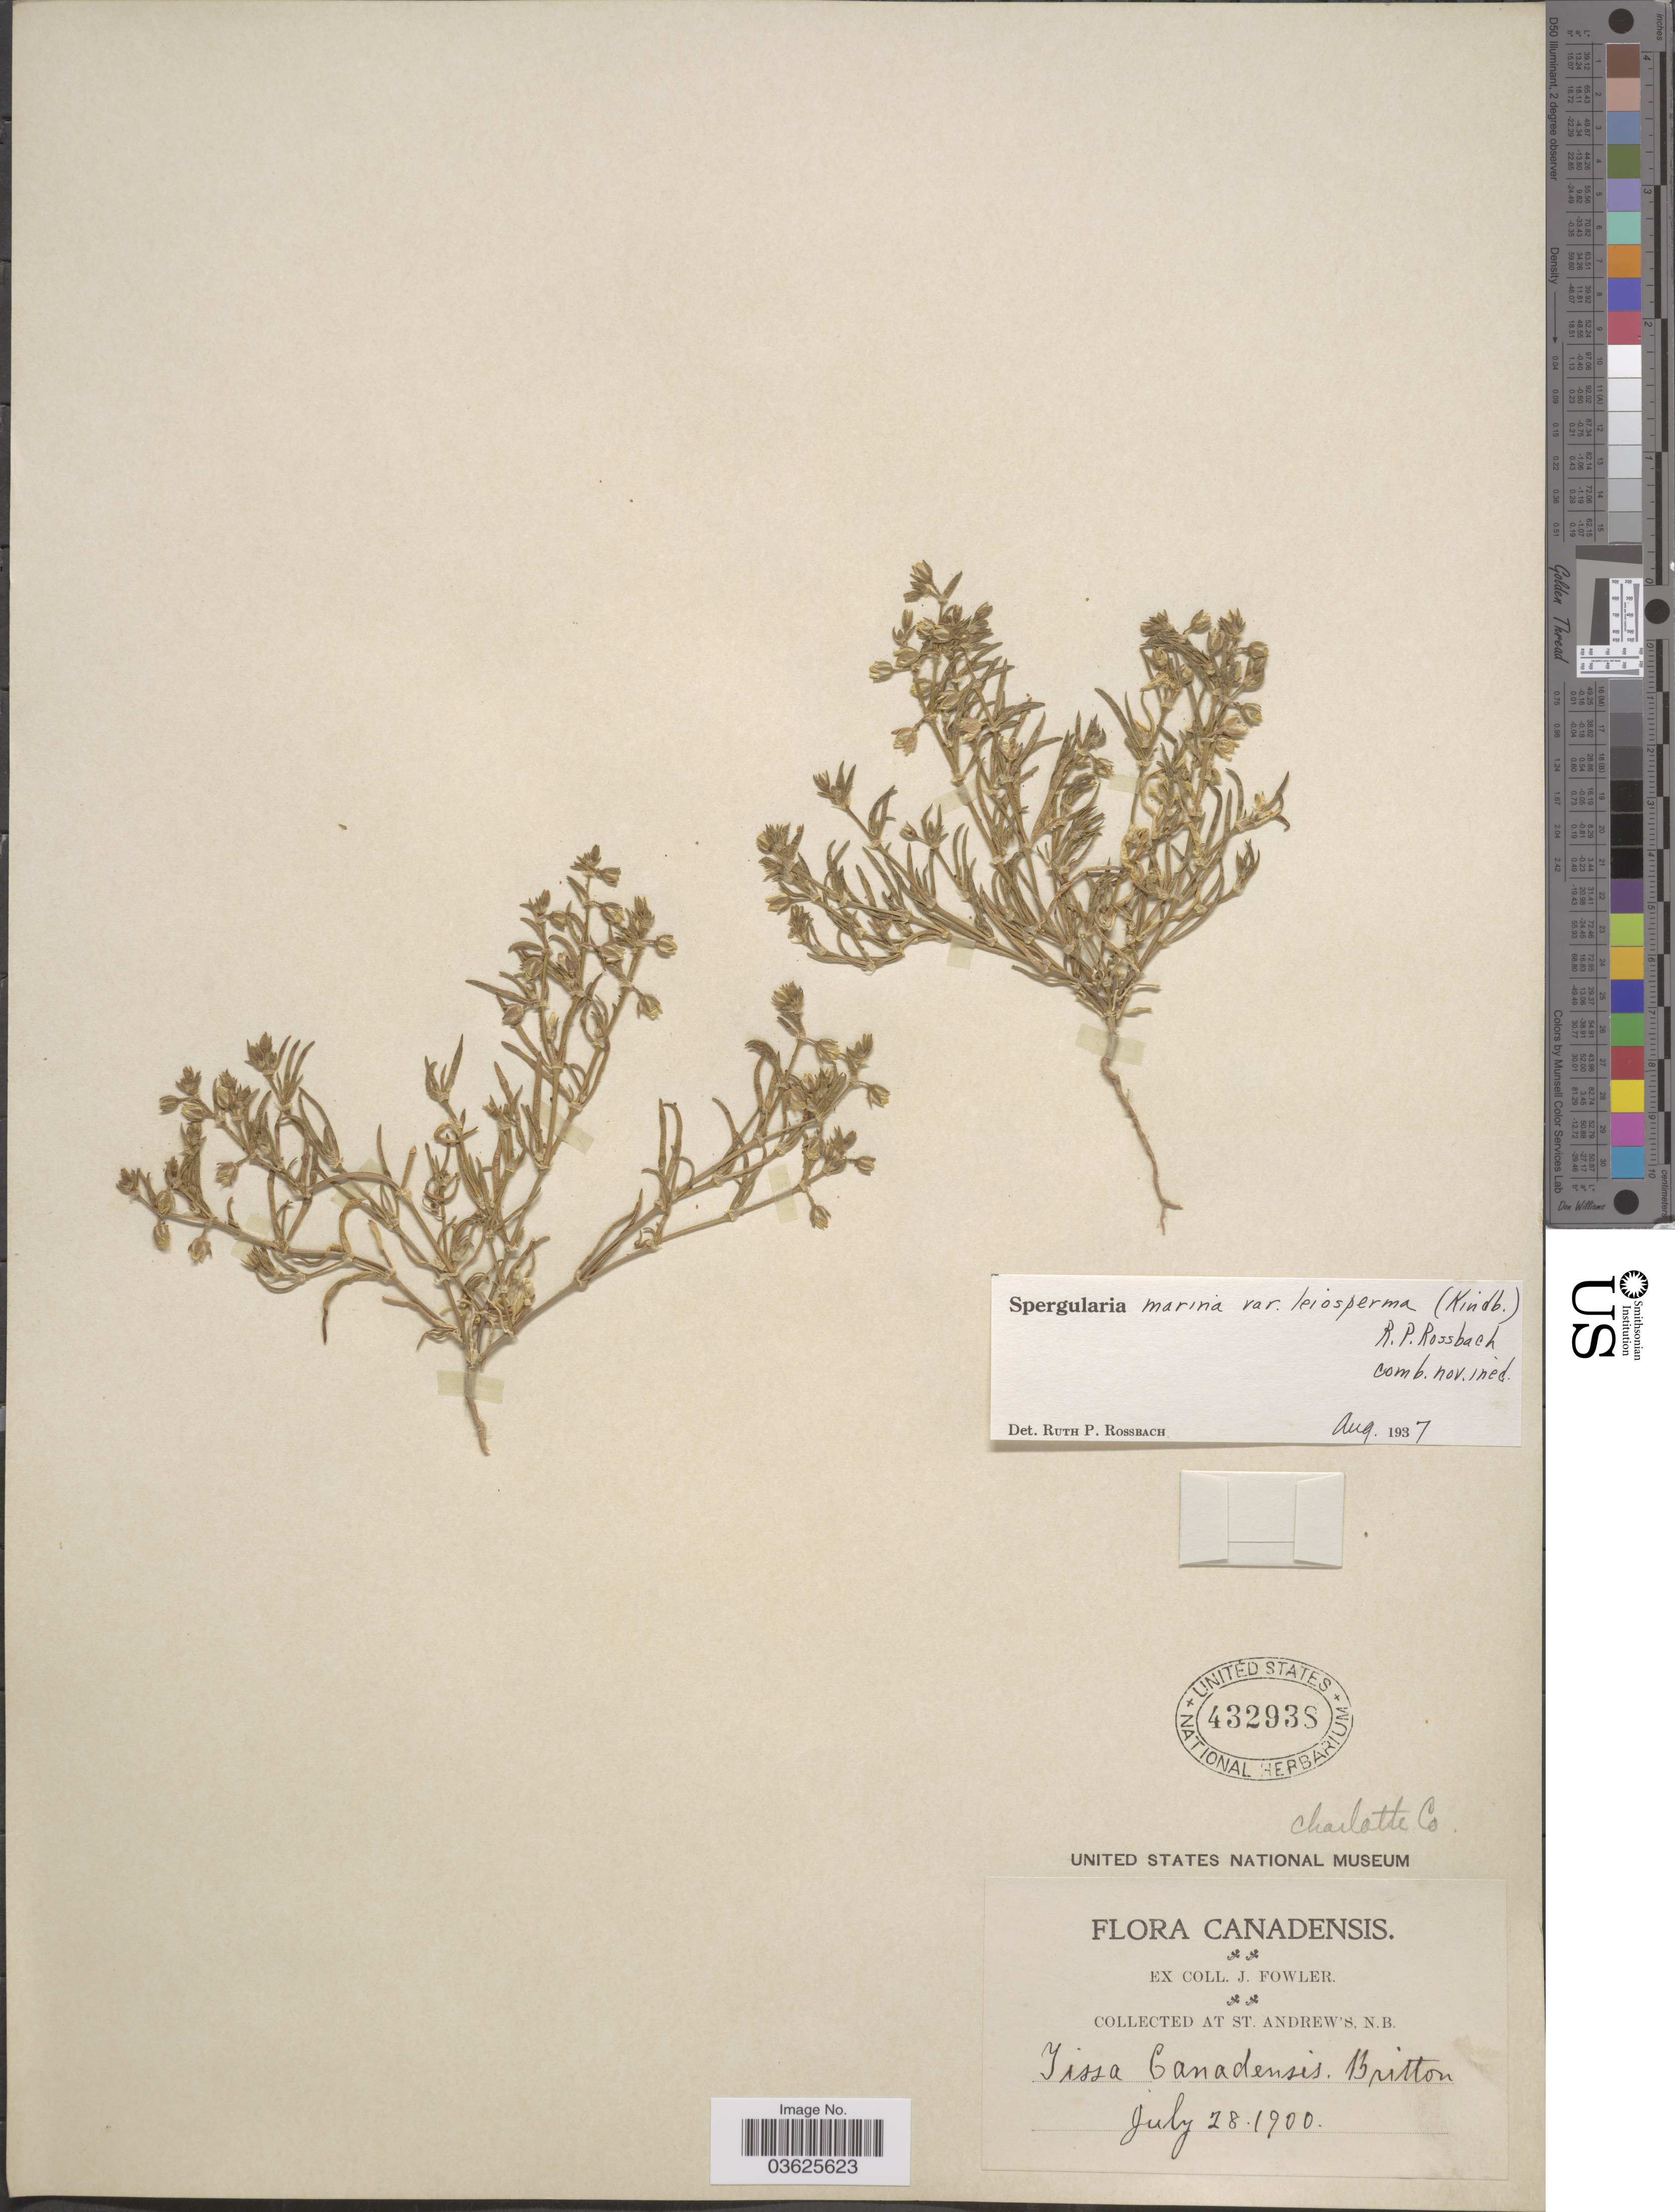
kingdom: Plantae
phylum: Tracheophyta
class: Magnoliopsida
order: Caryophyllales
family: Caryophyllaceae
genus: Spergularia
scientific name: Spergularia marina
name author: (L.) Griseb.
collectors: J. Fowler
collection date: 1900-07-28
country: Canada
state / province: New Brunswick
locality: Charlotte Co. St. Andrew's.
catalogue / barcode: US 432938